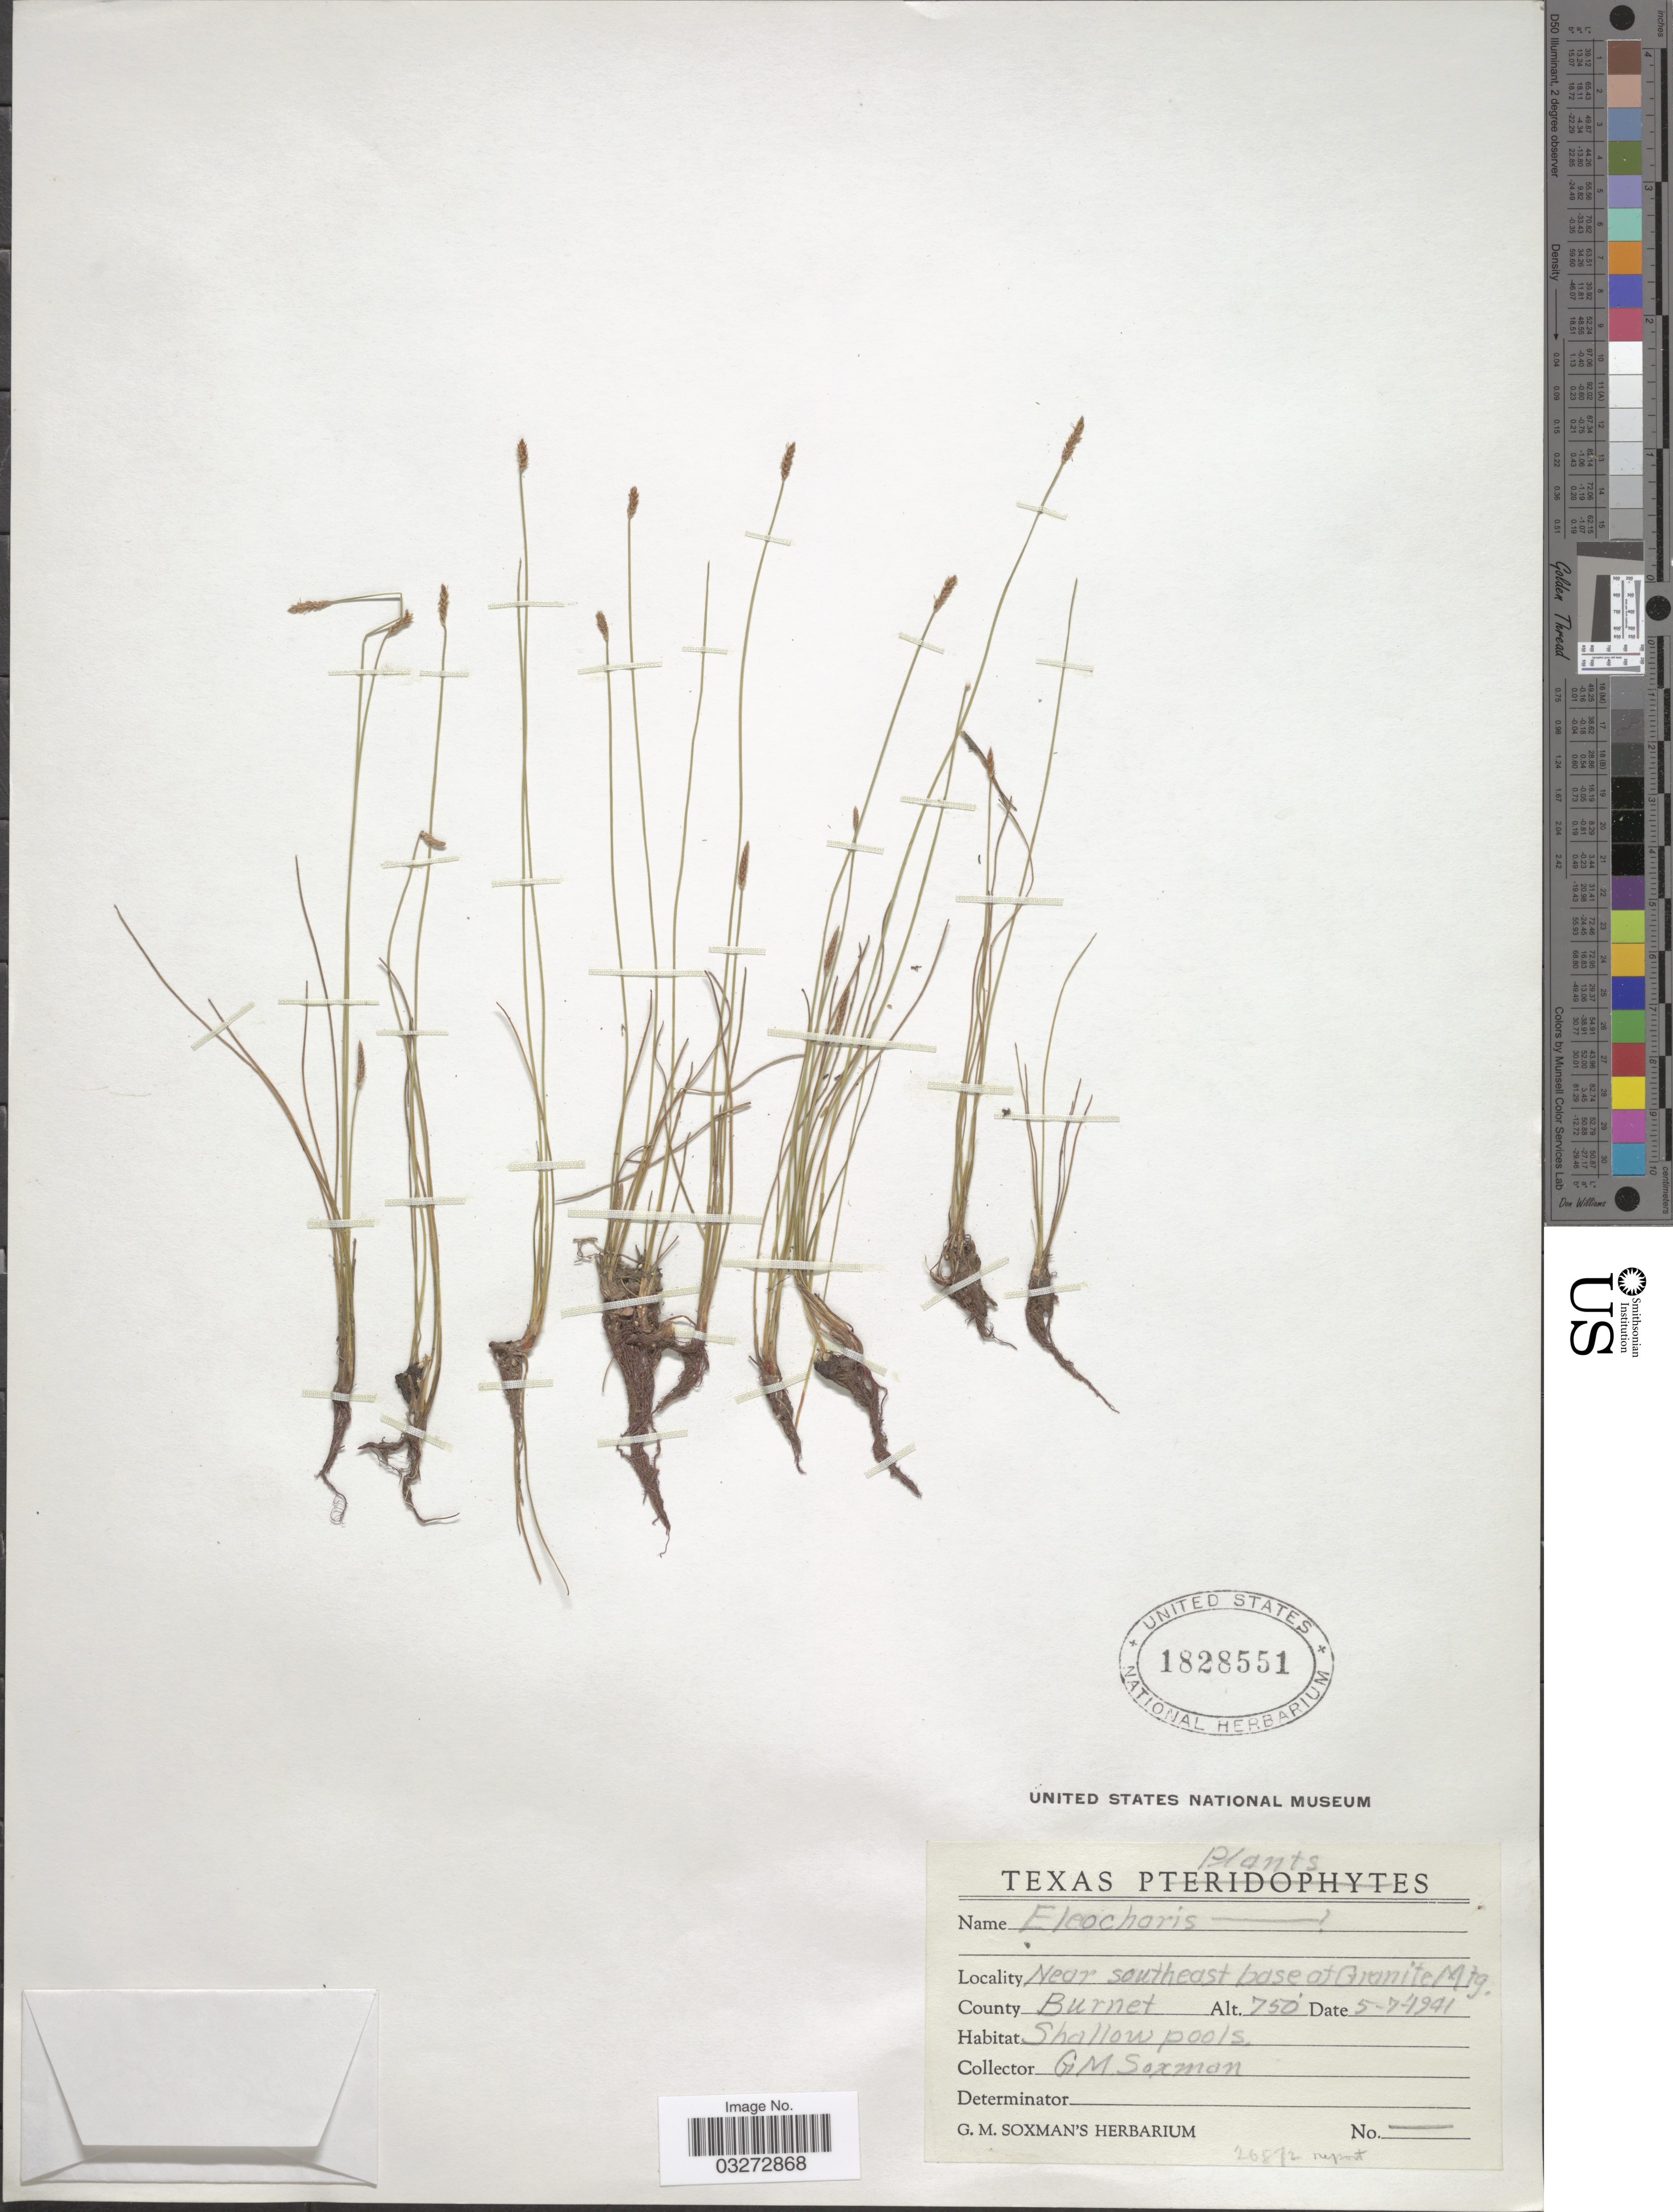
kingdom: Plantae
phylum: Tracheophyta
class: Liliopsida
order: Poales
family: Cyperaceae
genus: Eleocharis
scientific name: Eleocharis lanceolata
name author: Fernald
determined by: Ward, Scott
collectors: G. Soxman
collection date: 1941-05-07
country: United States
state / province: Texas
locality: Near southeast base at Granite Mtg. County Burnet.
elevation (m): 229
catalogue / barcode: US 1828551